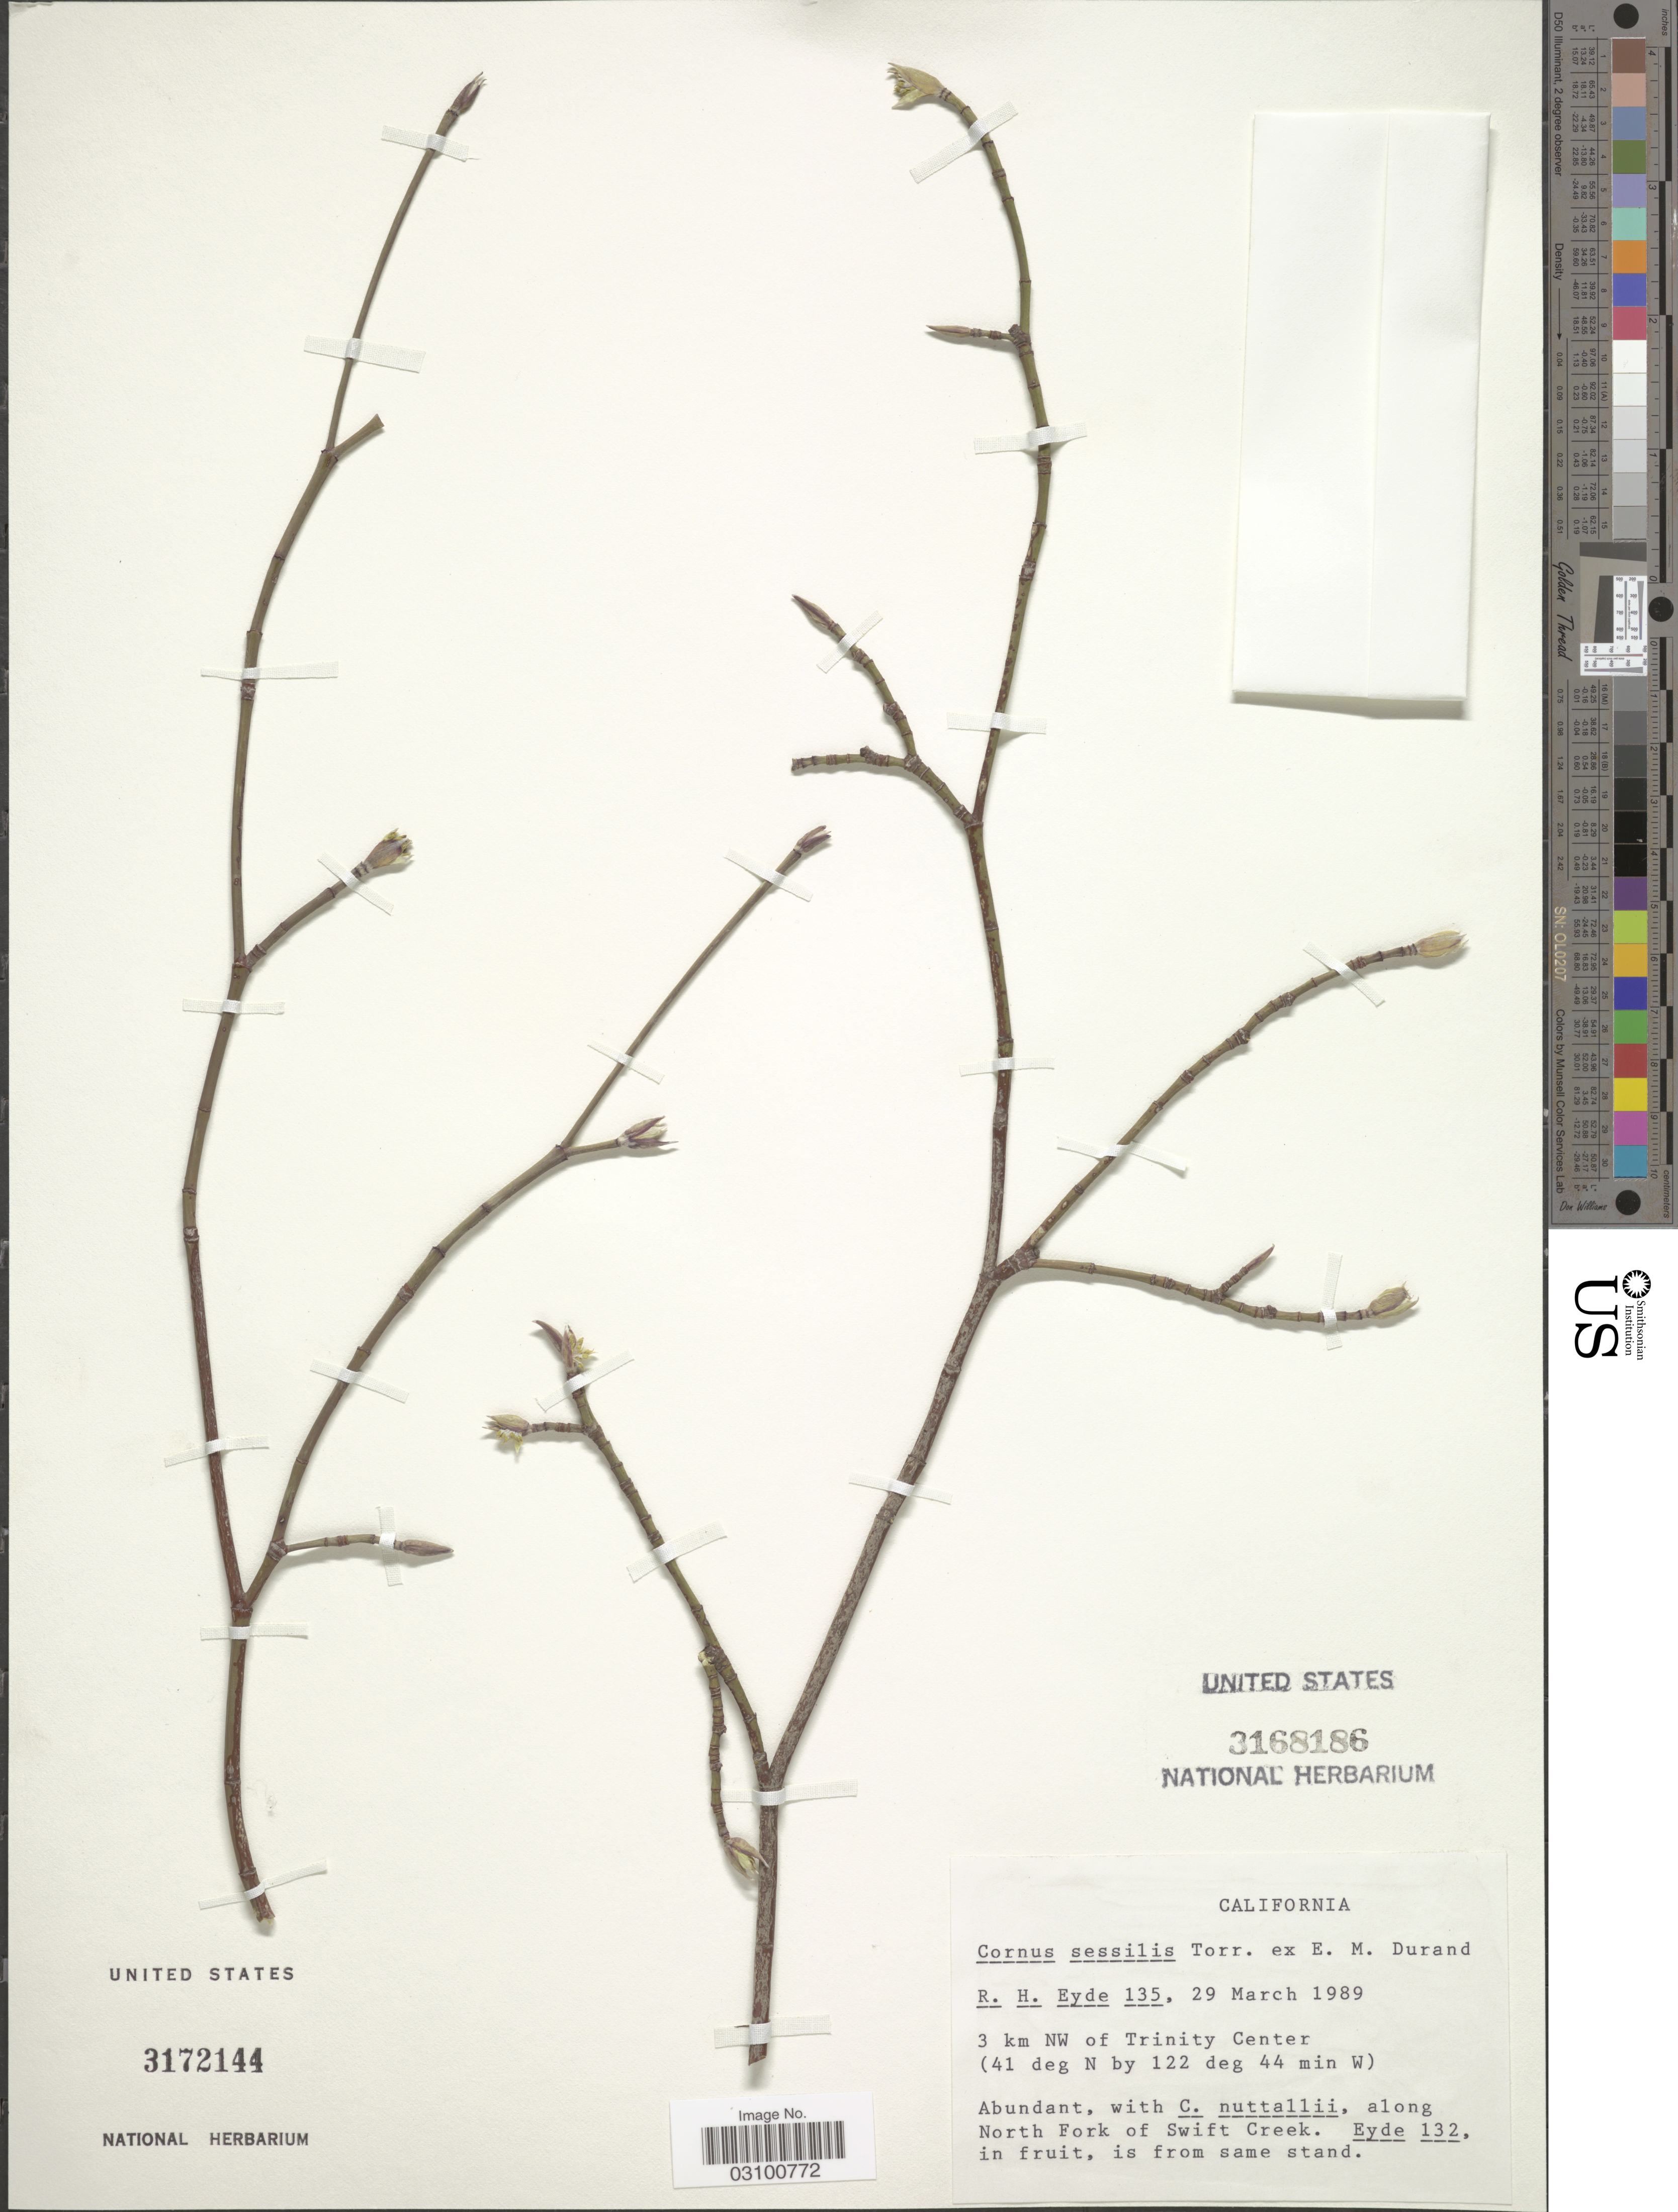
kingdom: Plantae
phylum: Tracheophyta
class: Magnoliopsida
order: Cornales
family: Cornaceae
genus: Cornus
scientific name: Cornus sessilis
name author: Torr. ex Durand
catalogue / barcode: US 3172144-2